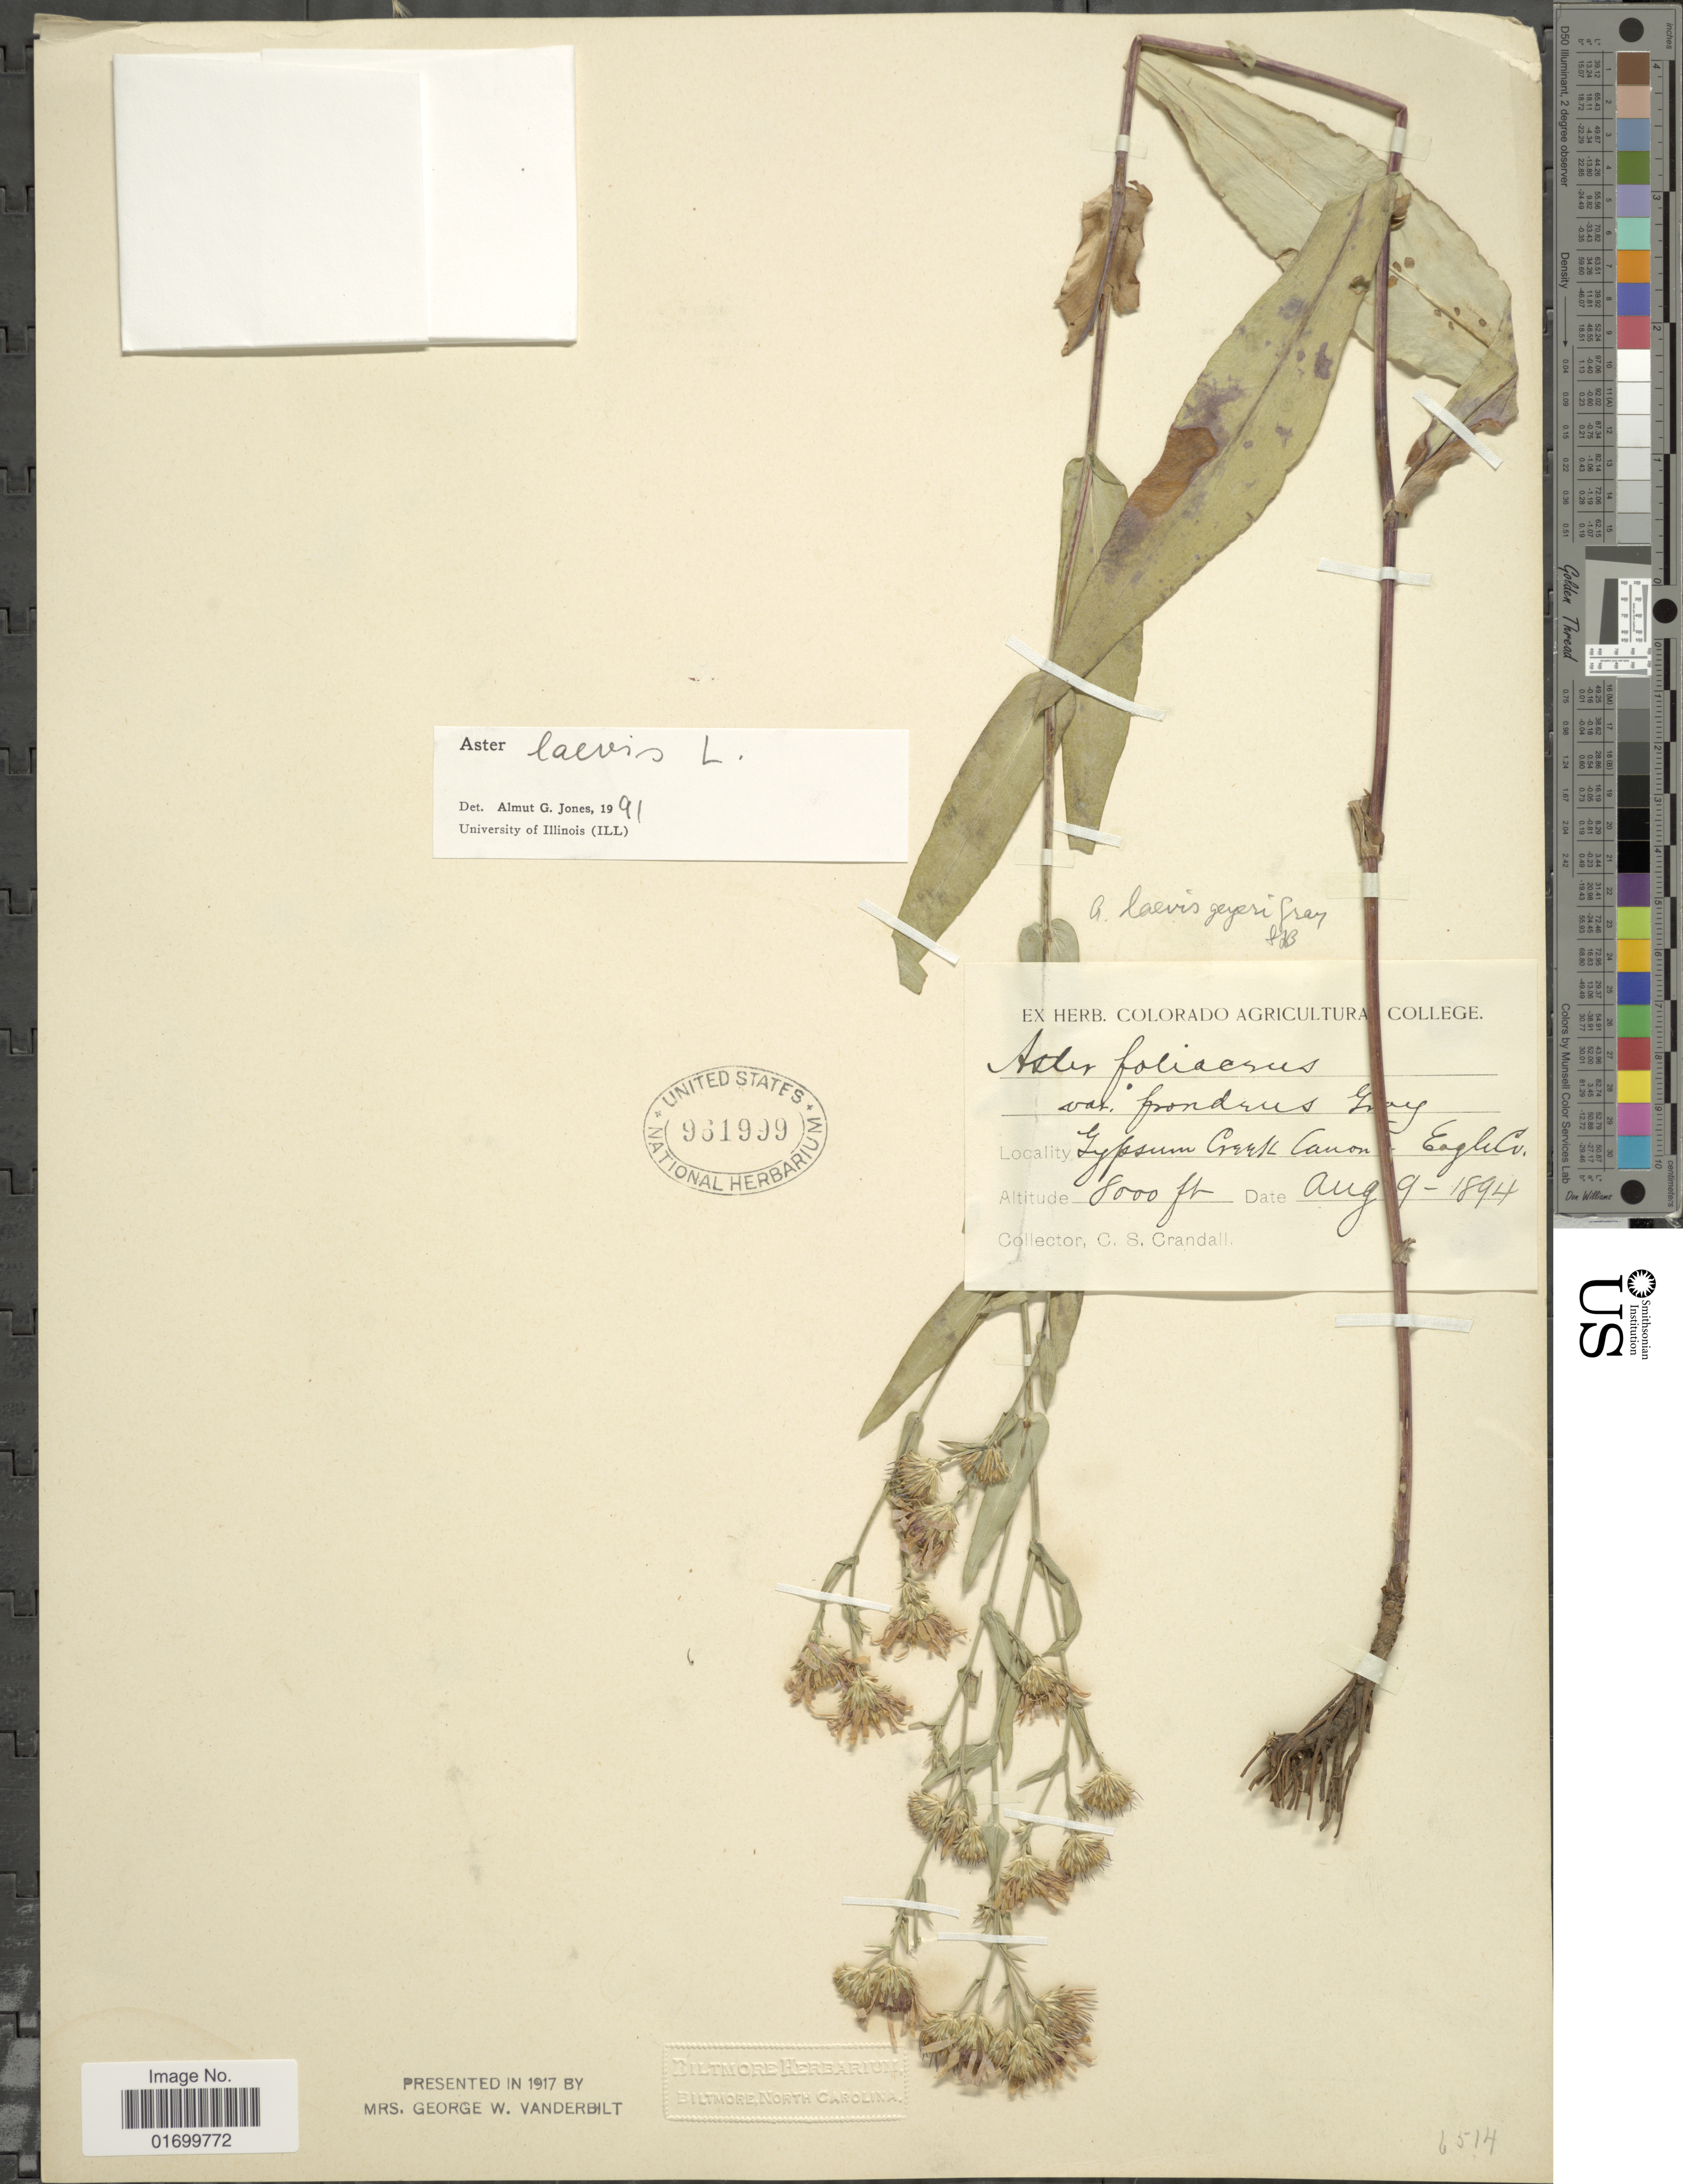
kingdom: Plantae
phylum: Tracheophyta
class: Magnoliopsida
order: Asterales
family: Asteraceae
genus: Symphyotrichum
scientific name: Symphyotrichum laeve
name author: (L.) Á. Löve & D. Löve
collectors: C. Crandall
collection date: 1894-08-09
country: United States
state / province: Colorado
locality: Gypsum Creek Canon - Eagle Co.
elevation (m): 2438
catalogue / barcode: US 961999